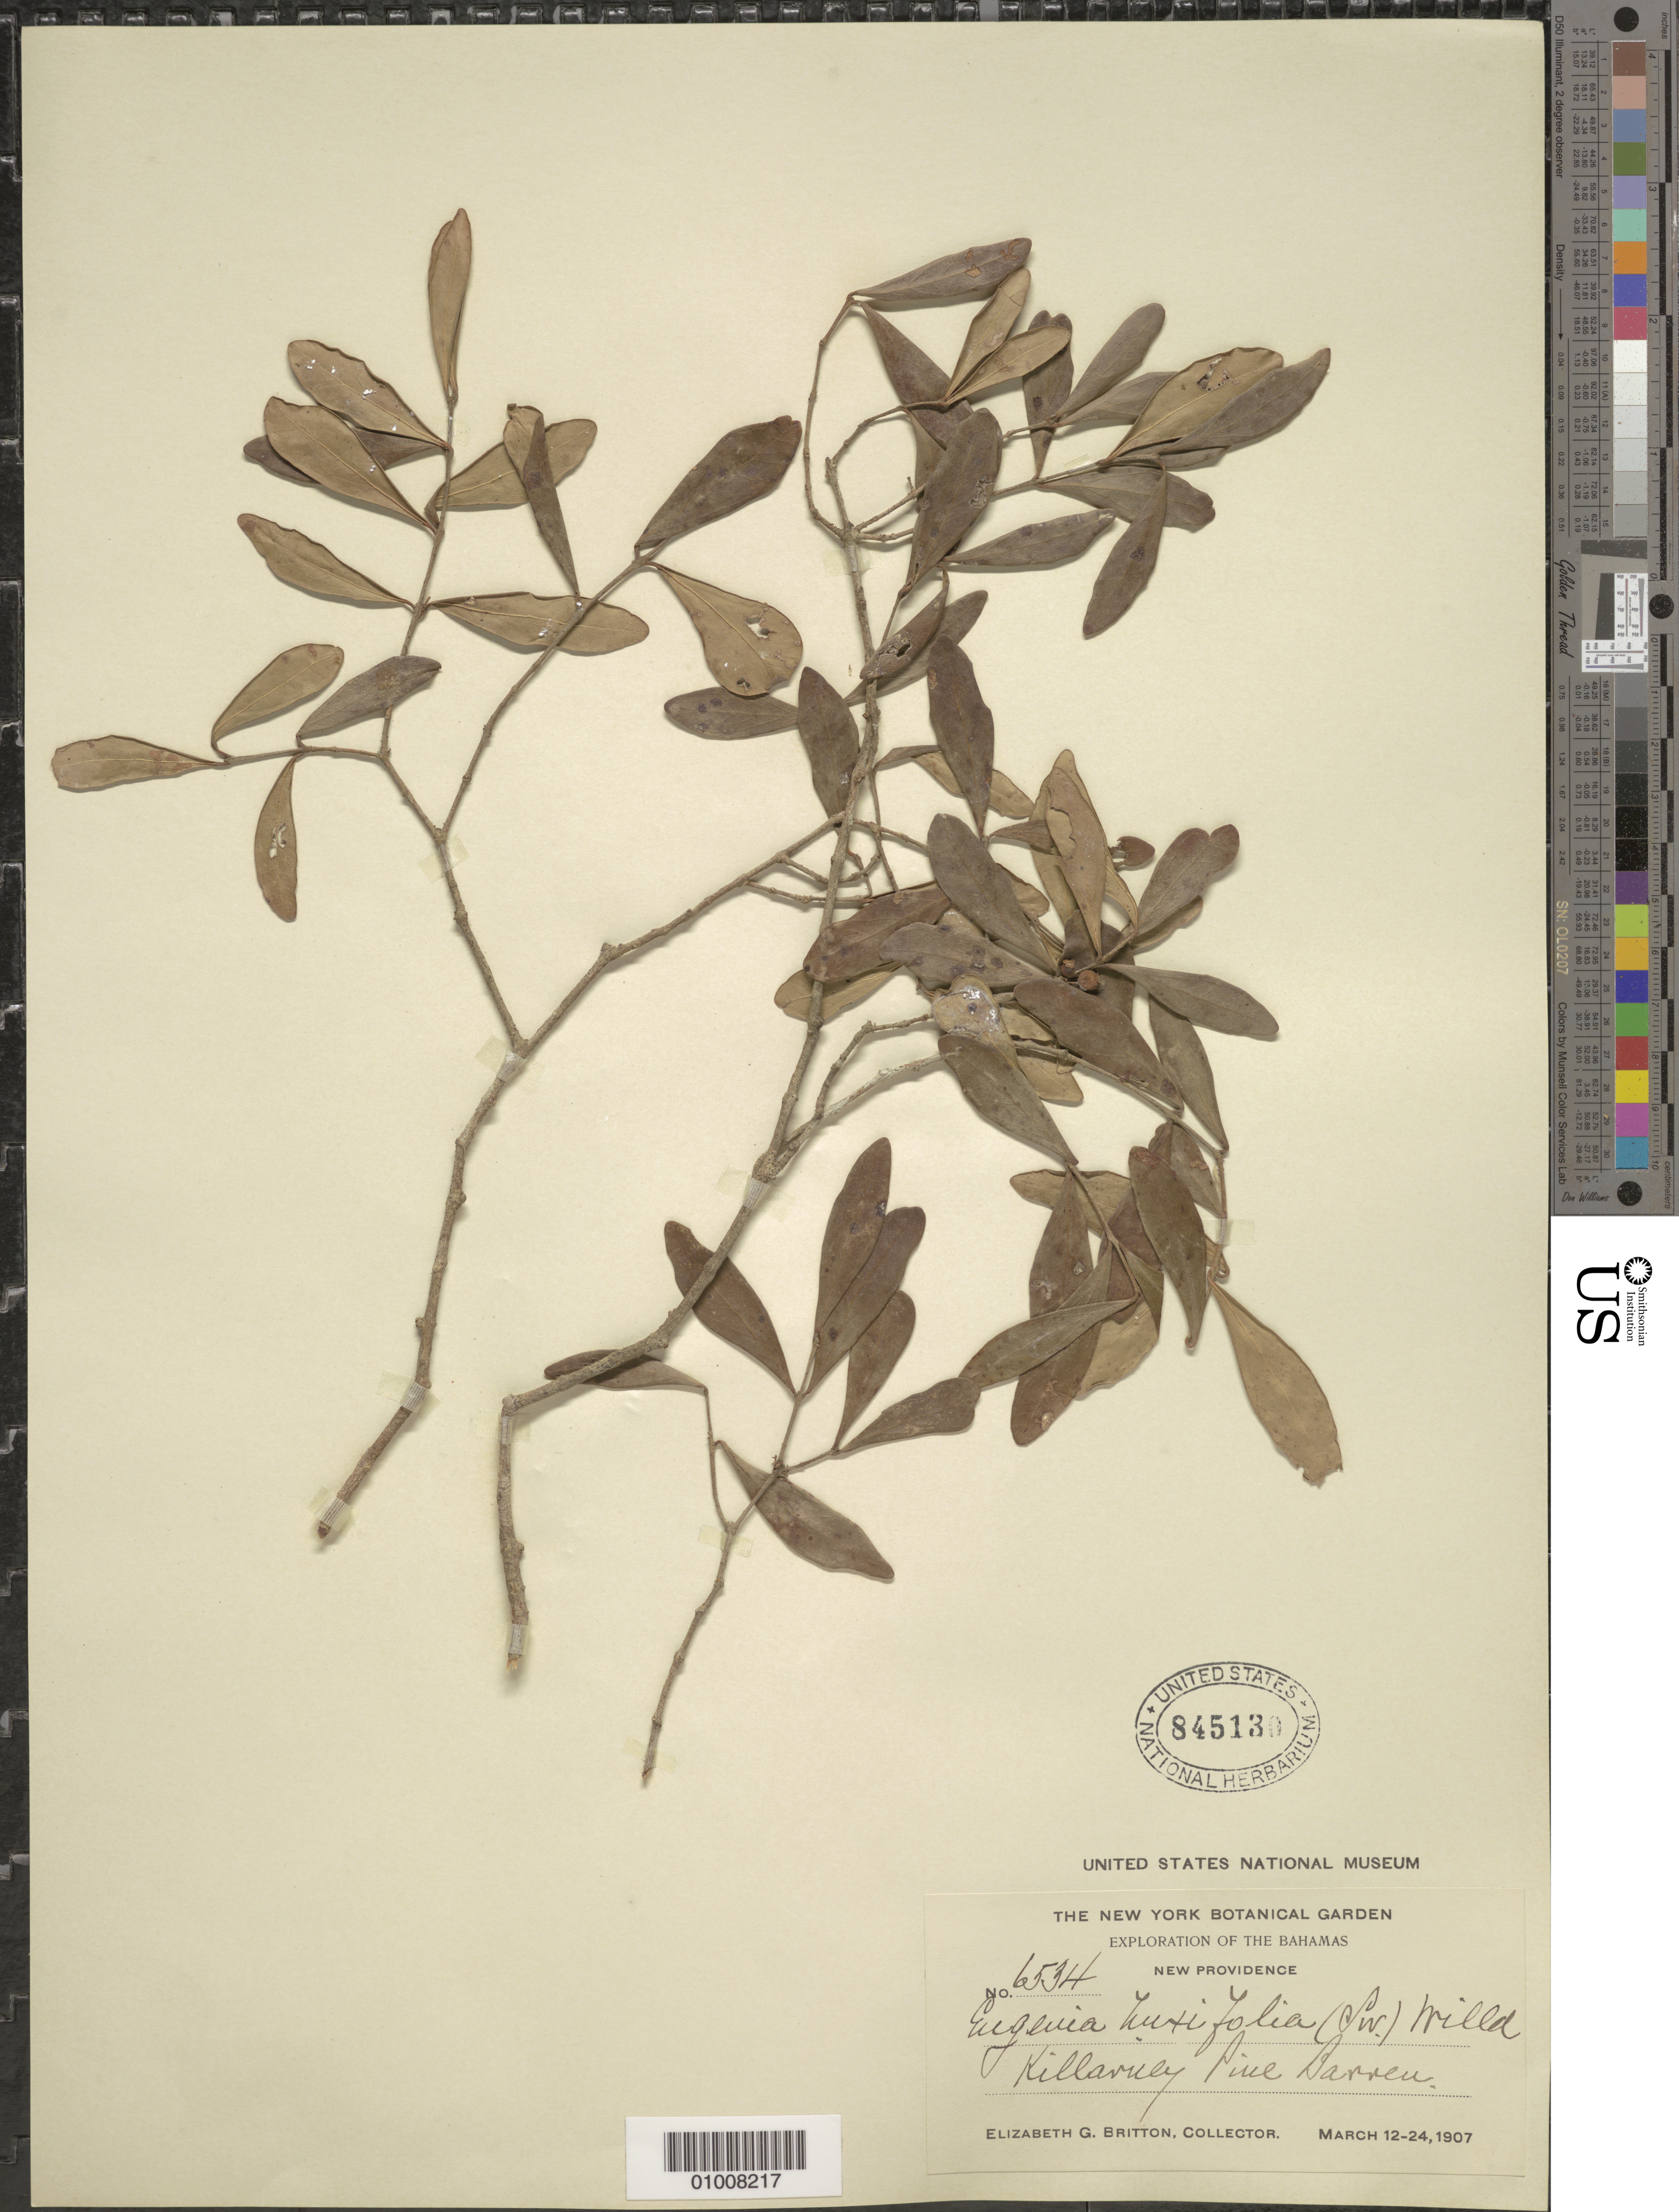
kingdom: Plantae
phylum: Tracheophyta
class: Magnoliopsida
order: Myrtales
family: Myrtaceae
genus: Eugenia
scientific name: Eugenia foetida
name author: Pers.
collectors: E. G. Britton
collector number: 6534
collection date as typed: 12 Mar 1907 to 24 Mar 1907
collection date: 1907-03-12/1907-03-24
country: Bahamas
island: New Providence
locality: Killarney Pine Barren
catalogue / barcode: US 845130